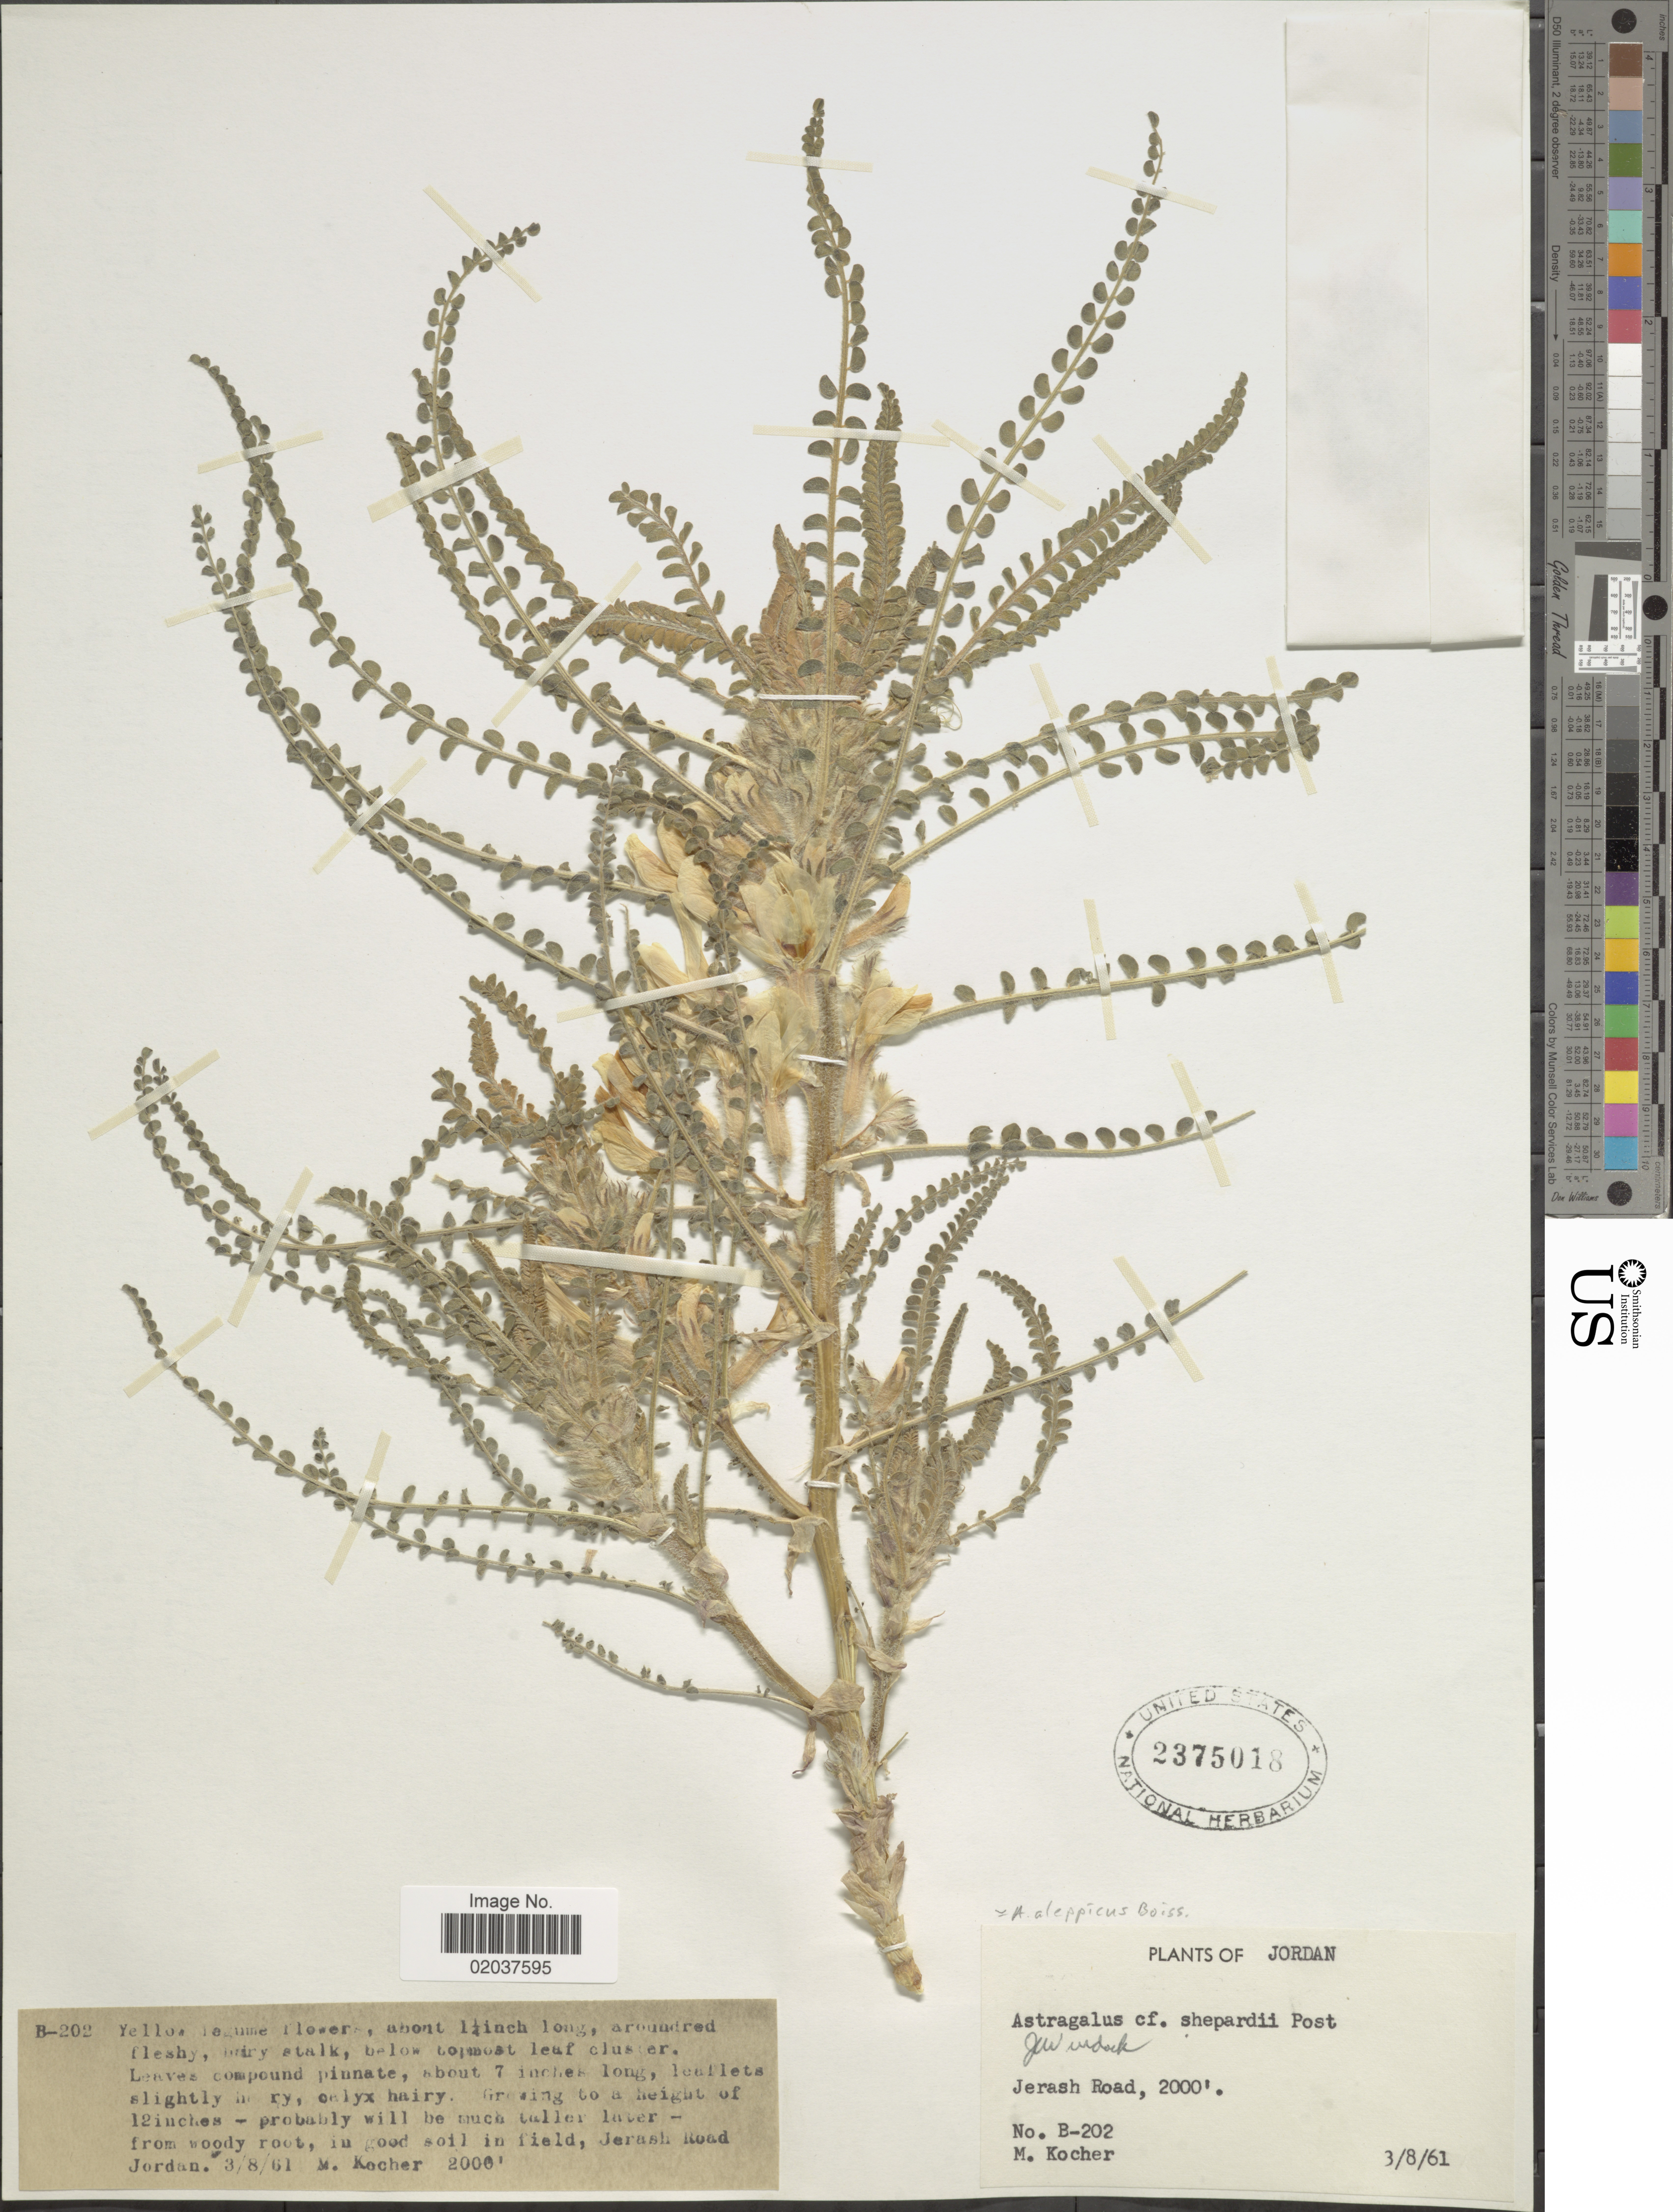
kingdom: Plantae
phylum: Tracheophyta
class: Magnoliopsida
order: Fabales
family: Fabaceae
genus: Astragalus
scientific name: Astragalus aleppicus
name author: Boiss.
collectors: M. Kocher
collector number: B-202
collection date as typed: Transcribed d/m/y: 3/8/61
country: Jordan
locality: Jerash Road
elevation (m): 610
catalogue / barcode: US 2375018